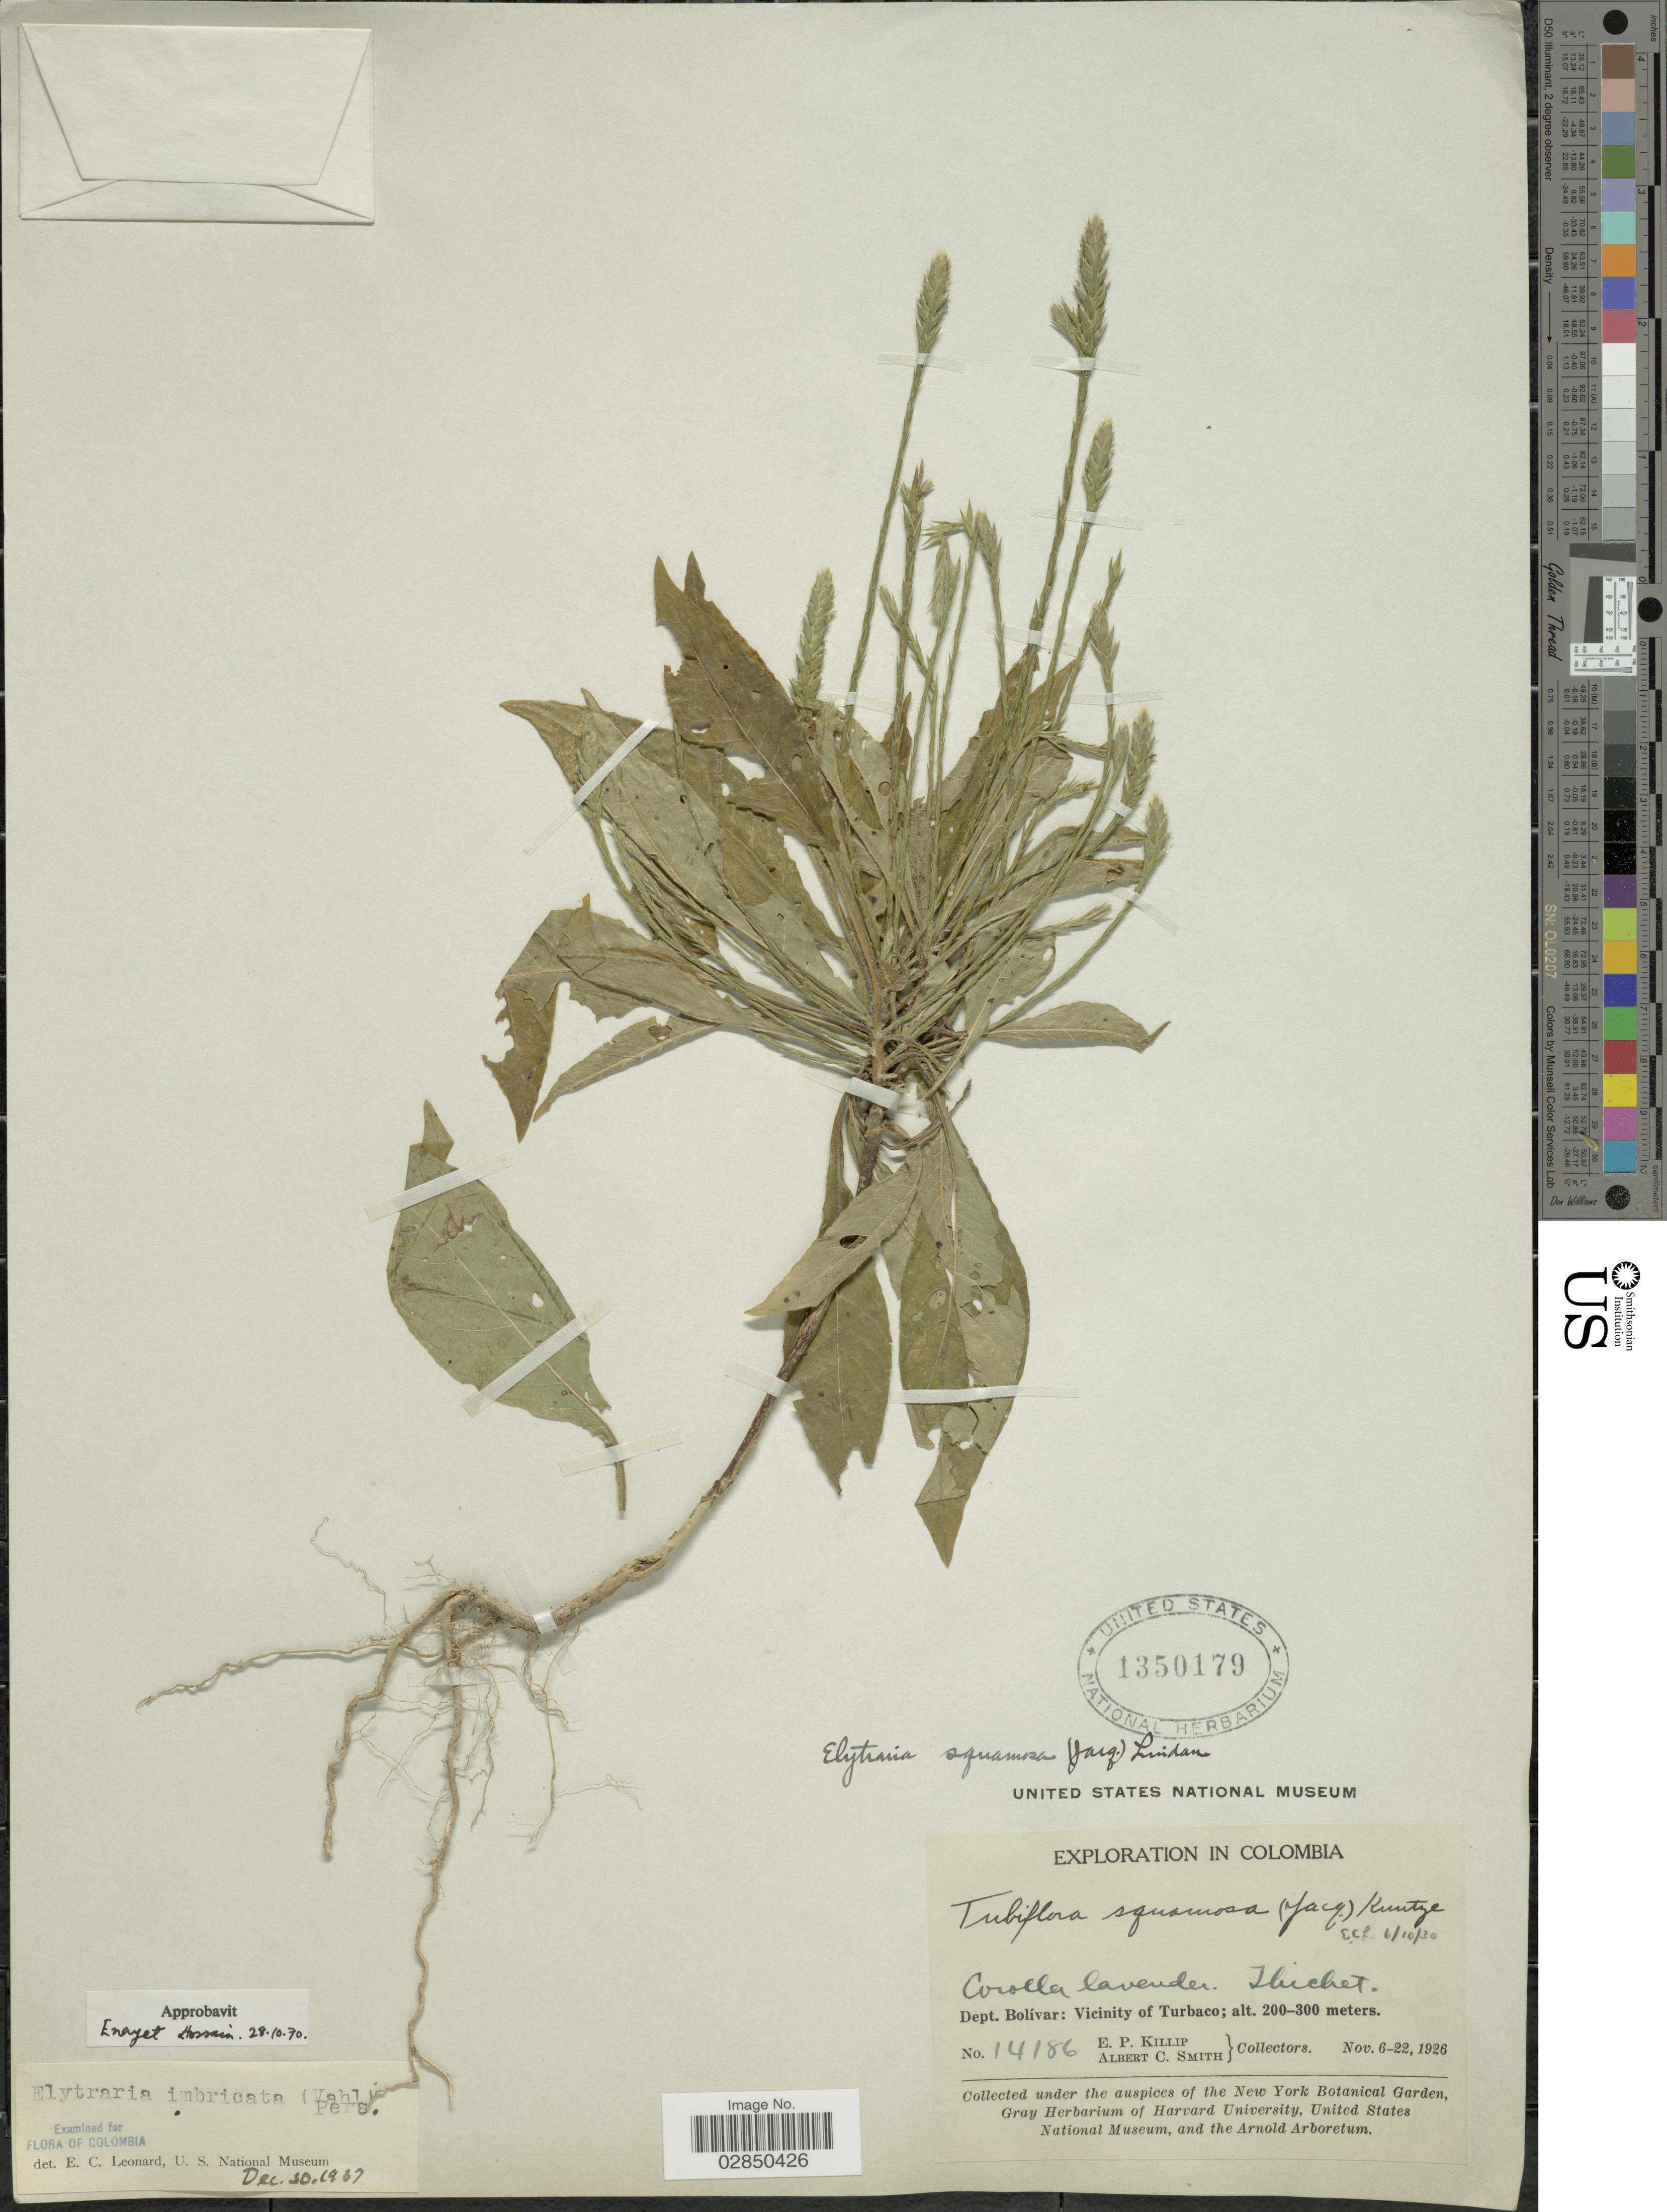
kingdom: Plantae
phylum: Tracheophyta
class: Magnoliopsida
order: Lamiales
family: Acanthaceae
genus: Elytraria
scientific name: Elytraria imbricata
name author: (Vahl) Pers.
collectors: E. P. Killip & A. C. Smith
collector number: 14186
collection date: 1926-11-06/1926-11-22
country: Colombia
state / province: Bolívar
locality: Dept. Bolívar: Vicinity of Turbaco.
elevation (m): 200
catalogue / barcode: US 1350179